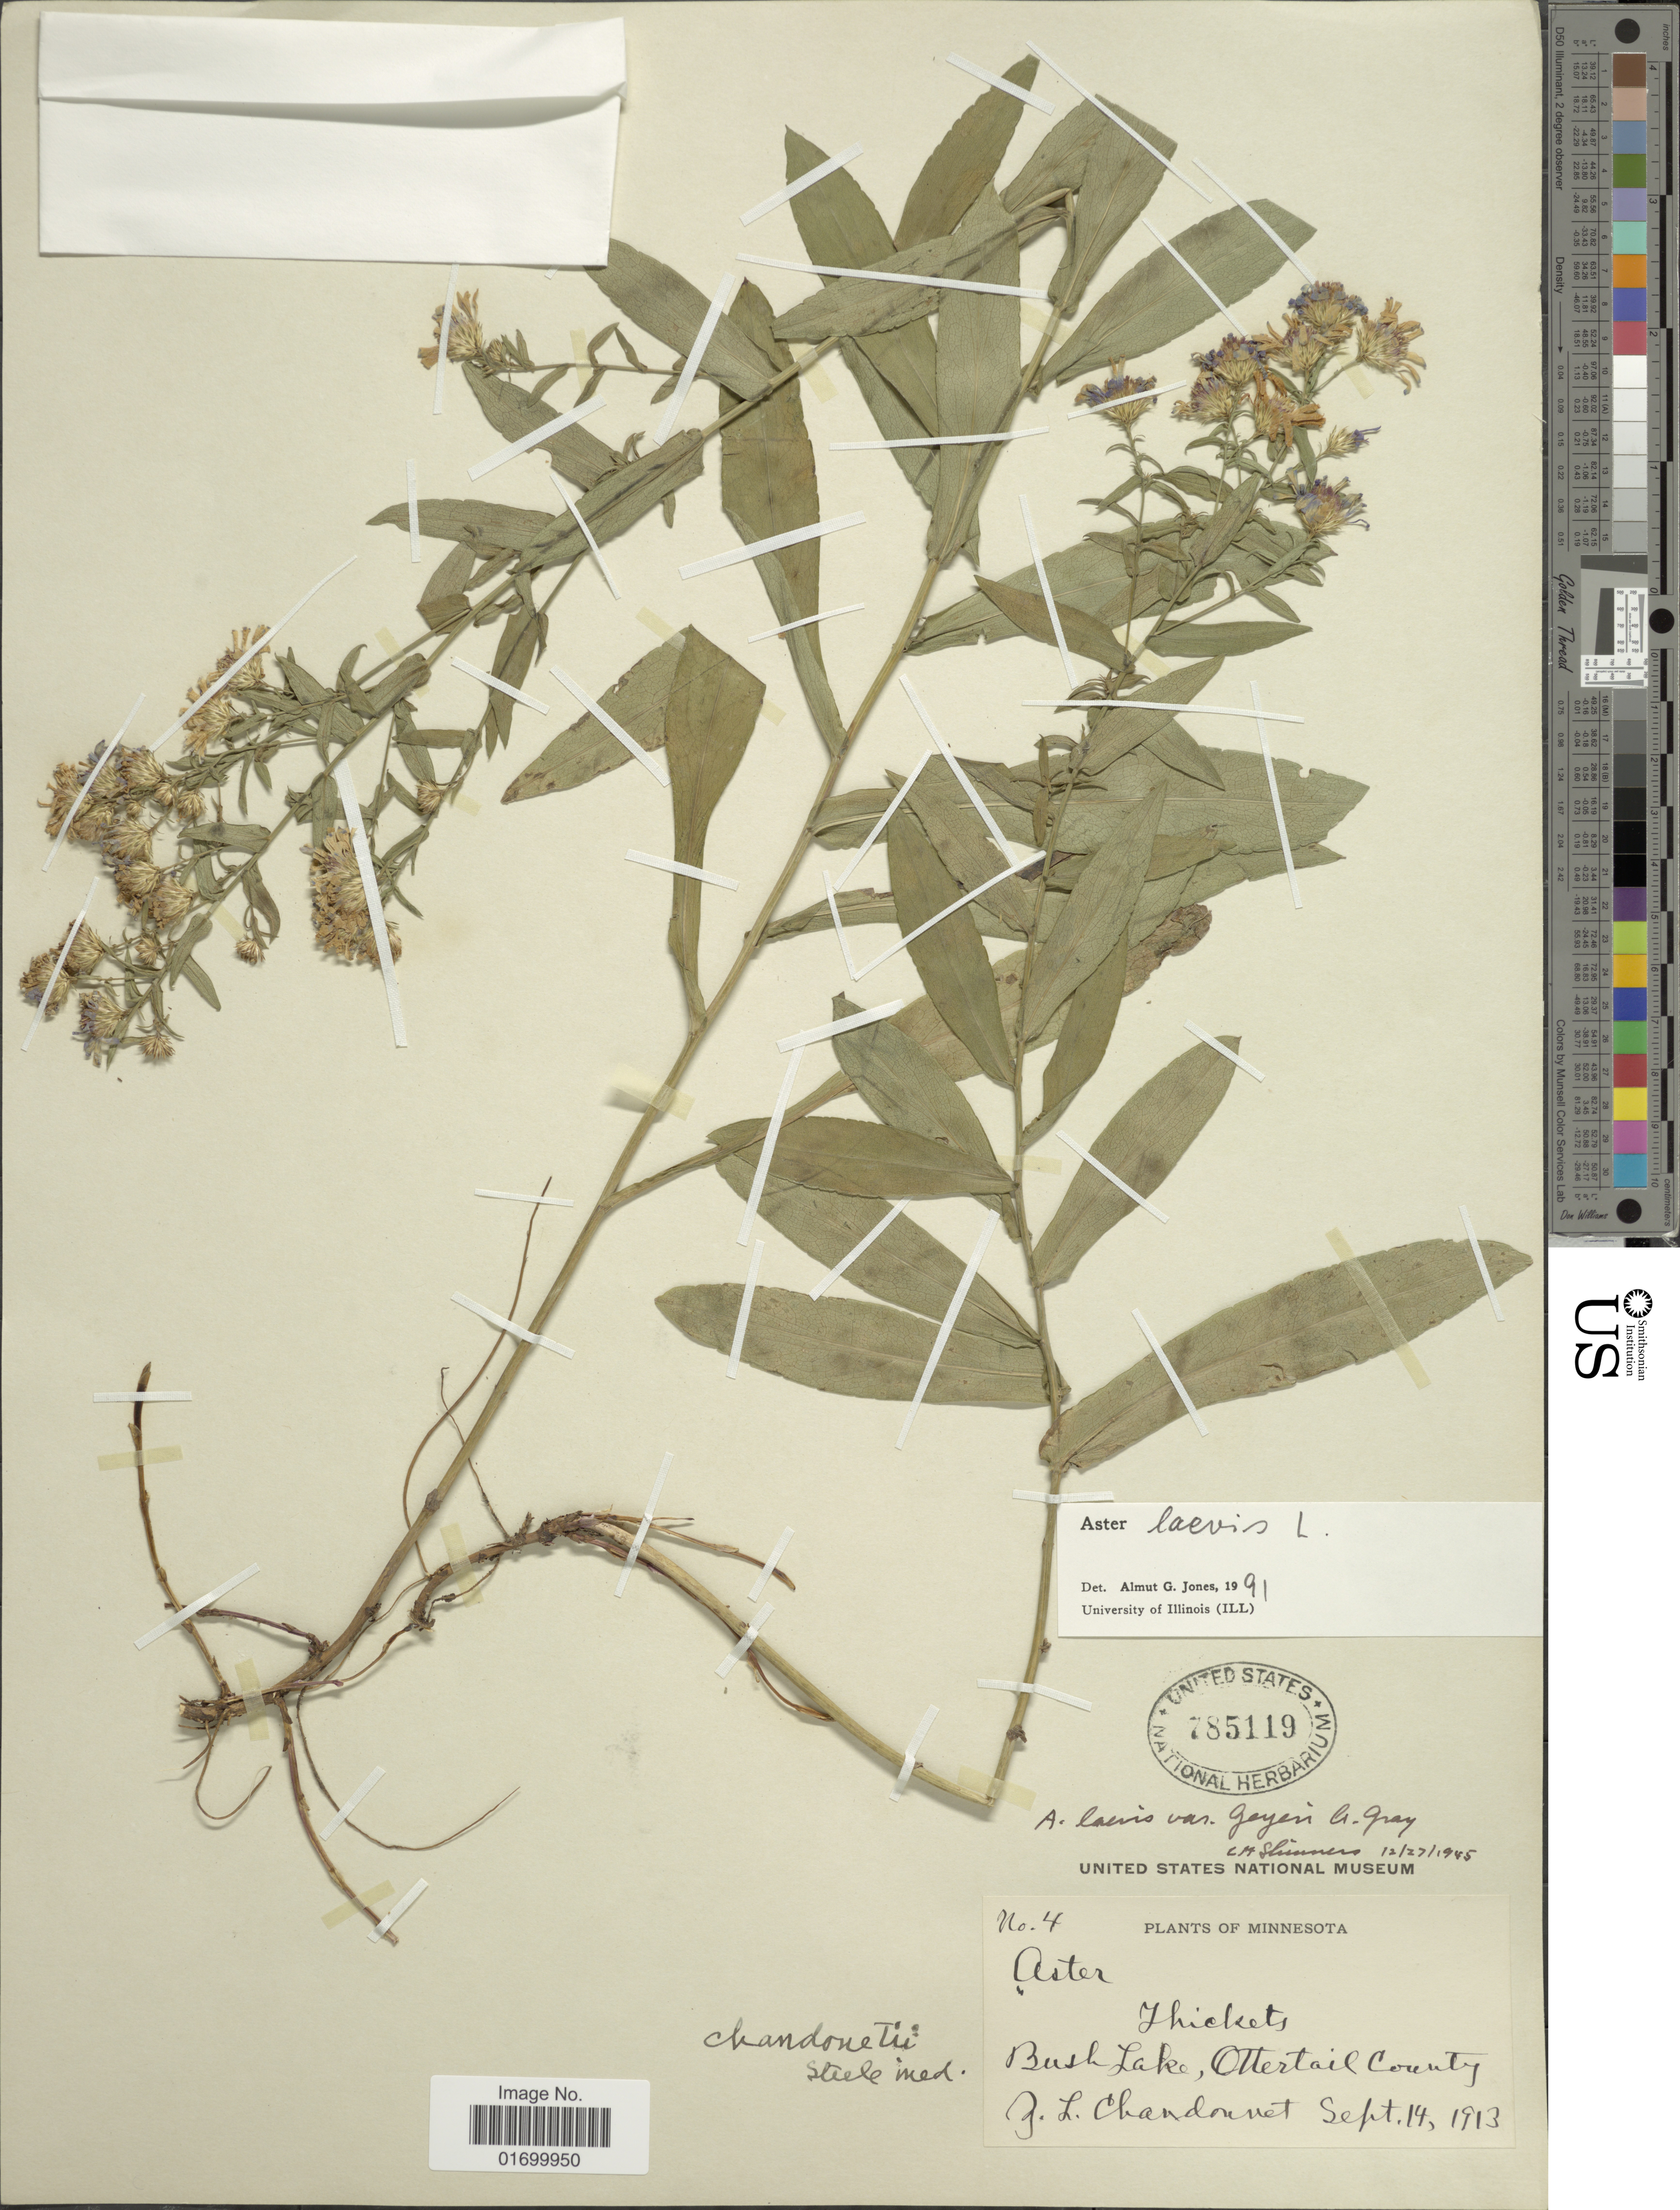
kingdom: Plantae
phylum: Tracheophyta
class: Magnoliopsida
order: Asterales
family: Asteraceae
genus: Symphyotrichum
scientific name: Symphyotrichum laeve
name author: (L.) Á. Löve & D. Löve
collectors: Z. Chandonnet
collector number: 4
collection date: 1913-09-14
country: United States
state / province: Minnesota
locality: Bush Lake, Ottertail County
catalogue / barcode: US 785119